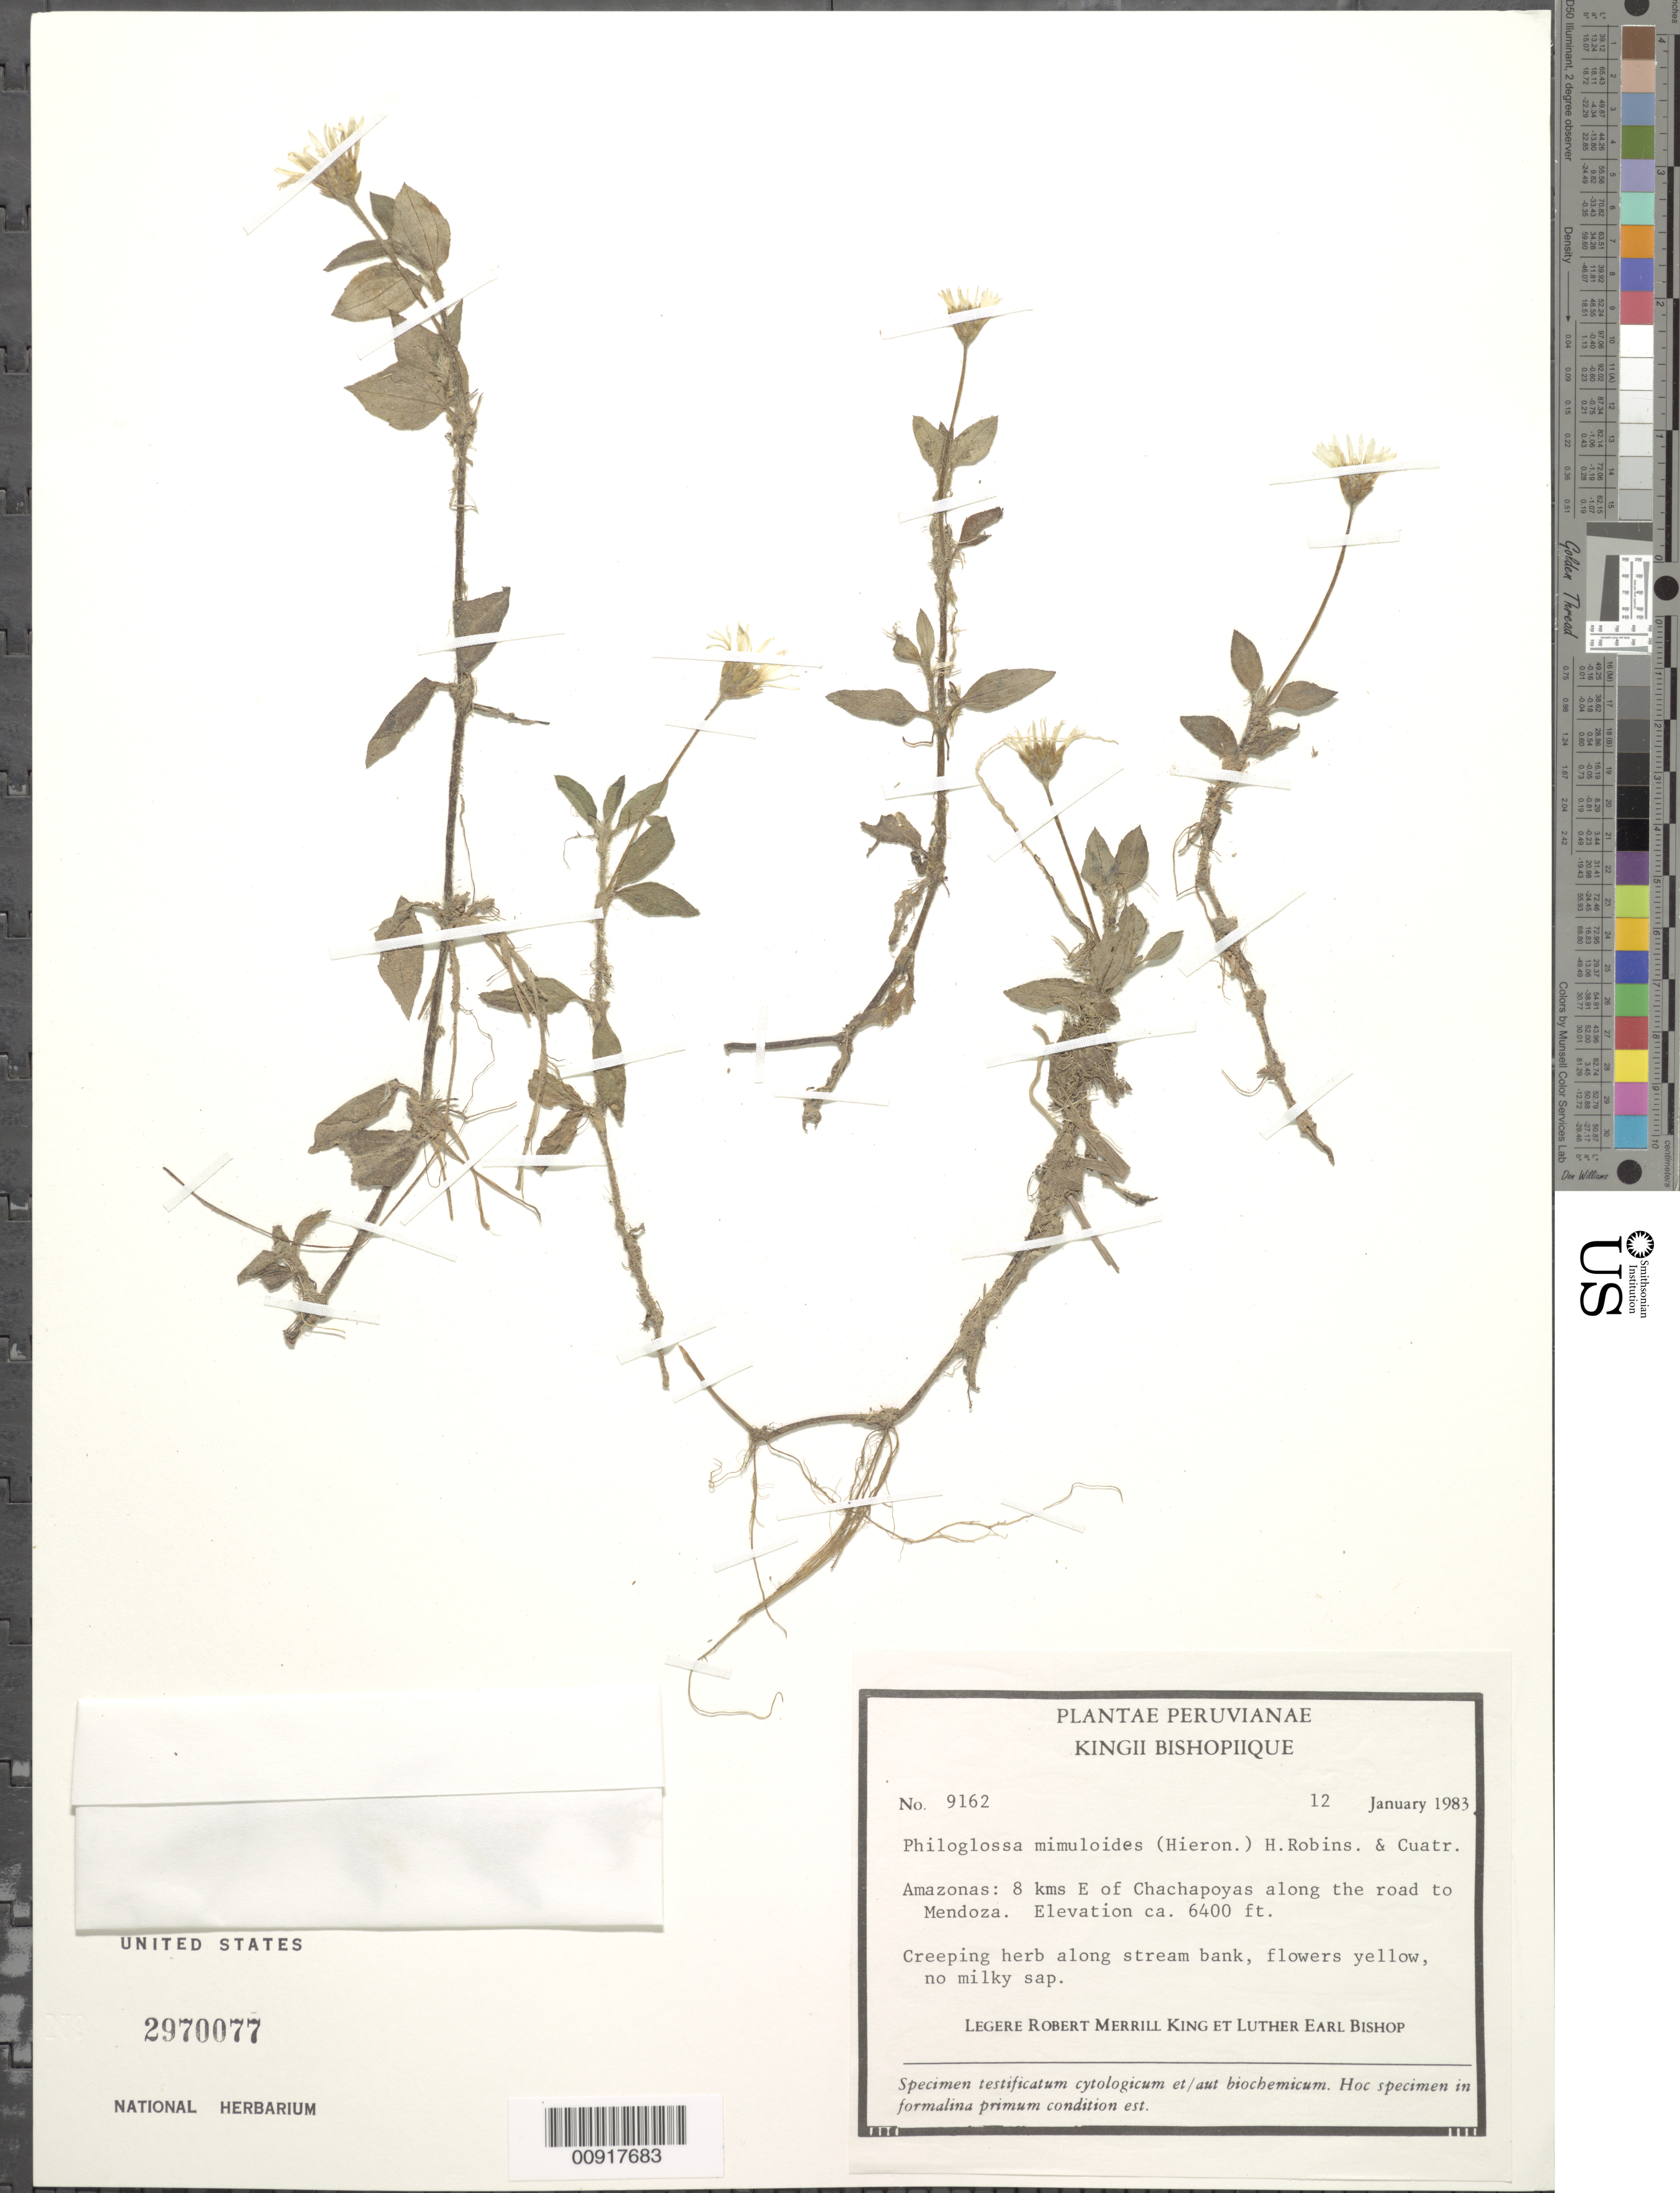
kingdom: Plantae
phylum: Tracheophyta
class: Magnoliopsida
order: Asterales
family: Asteraceae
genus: Philoglossa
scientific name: Philoglossa mimuloides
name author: (Hieron.) H. Rob. & Brettell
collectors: R. M. King & L. E. Bishop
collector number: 9162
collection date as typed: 12 January 1983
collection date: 1983-01-12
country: Peru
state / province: Amazonas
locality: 8 km E of Chachapoyas along road to Mendoza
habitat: Stream bank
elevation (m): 1951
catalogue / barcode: US 2970077